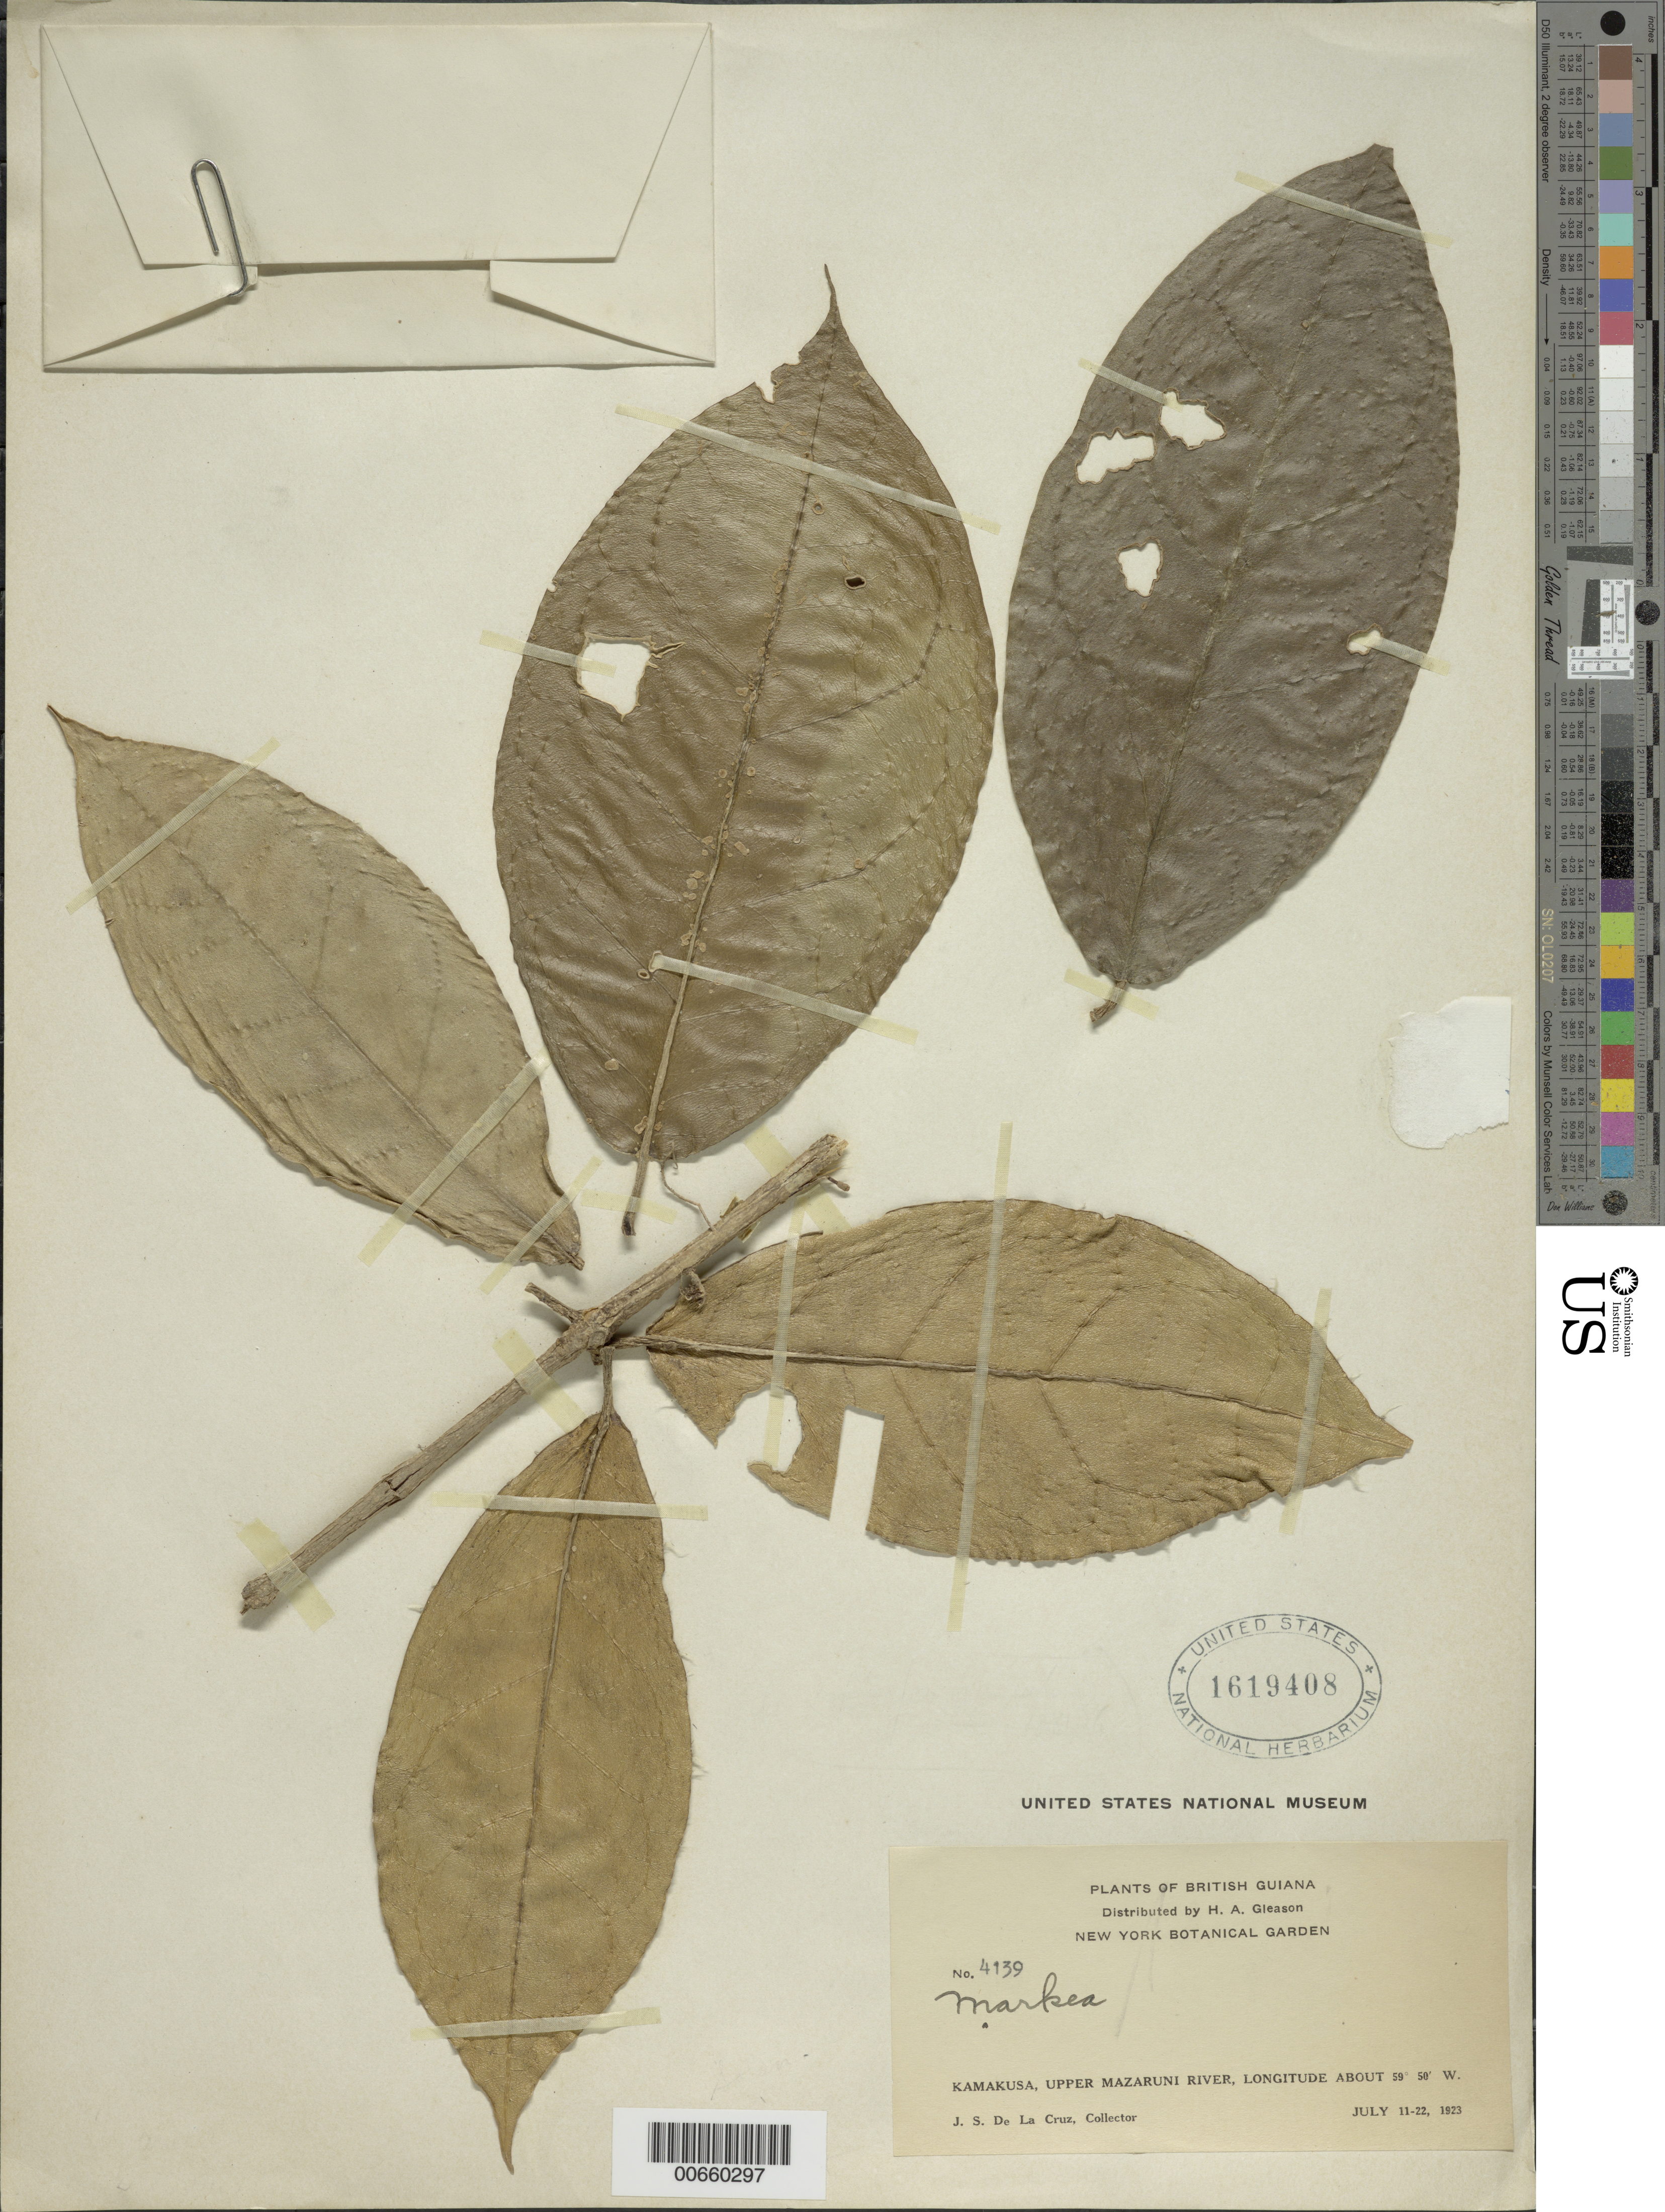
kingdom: Plantae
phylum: Tracheophyta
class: Magnoliopsida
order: Solanales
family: Solanaceae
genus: Markea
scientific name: Markea sessiliflora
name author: Ducke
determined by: Nee, Michael H.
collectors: J. S. de la Cruz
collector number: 4139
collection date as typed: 11-Jul-23 to 22-Jul-23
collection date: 1923-07-11/1923-07-22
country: Guyana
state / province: Cuyuni-Mazaruni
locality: Kamakusa, Upper Mazaruni R.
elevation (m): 100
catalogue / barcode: US 1619408